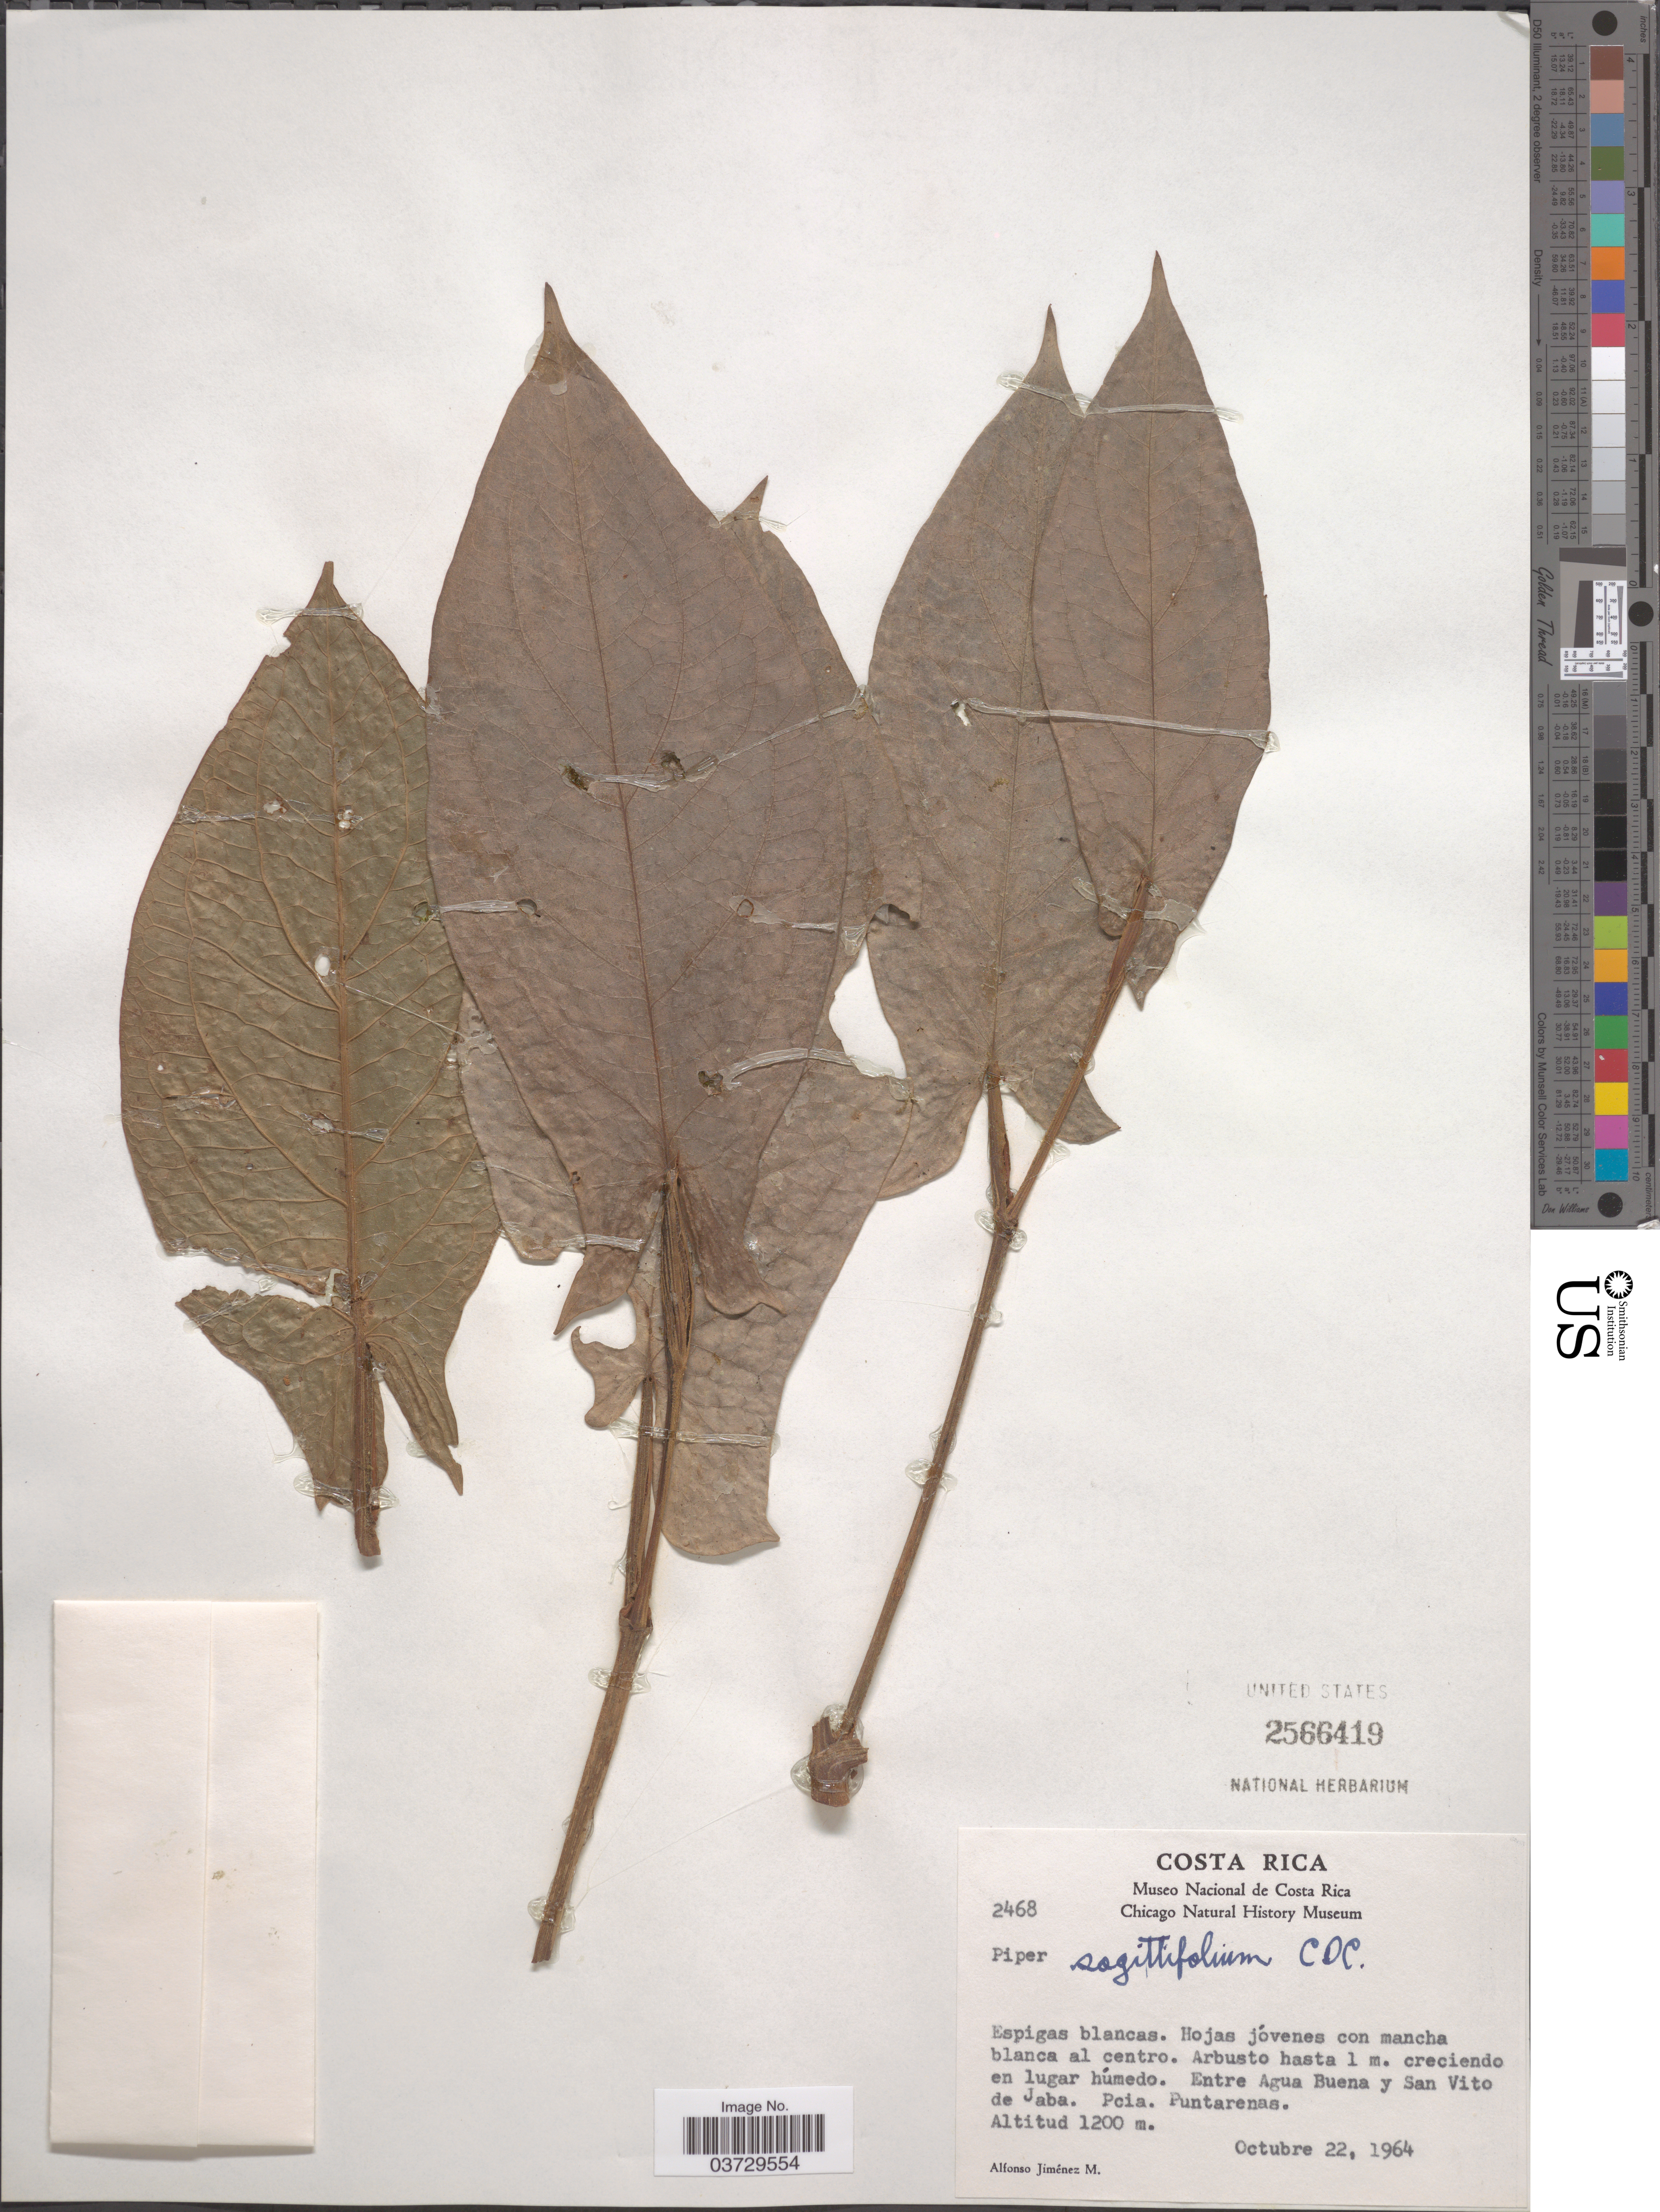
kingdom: Plantae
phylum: Tracheophyta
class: Magnoliopsida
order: Piperales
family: Piperaceae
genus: Piper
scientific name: Piper sagittifolium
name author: C. DC. in Pittier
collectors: A. Jimenez M.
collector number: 2468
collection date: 1964-10-22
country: Costa Rica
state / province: Puntarenas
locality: Entre Agua Buena y San Vito de Jaba.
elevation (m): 1200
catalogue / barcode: US 2566419